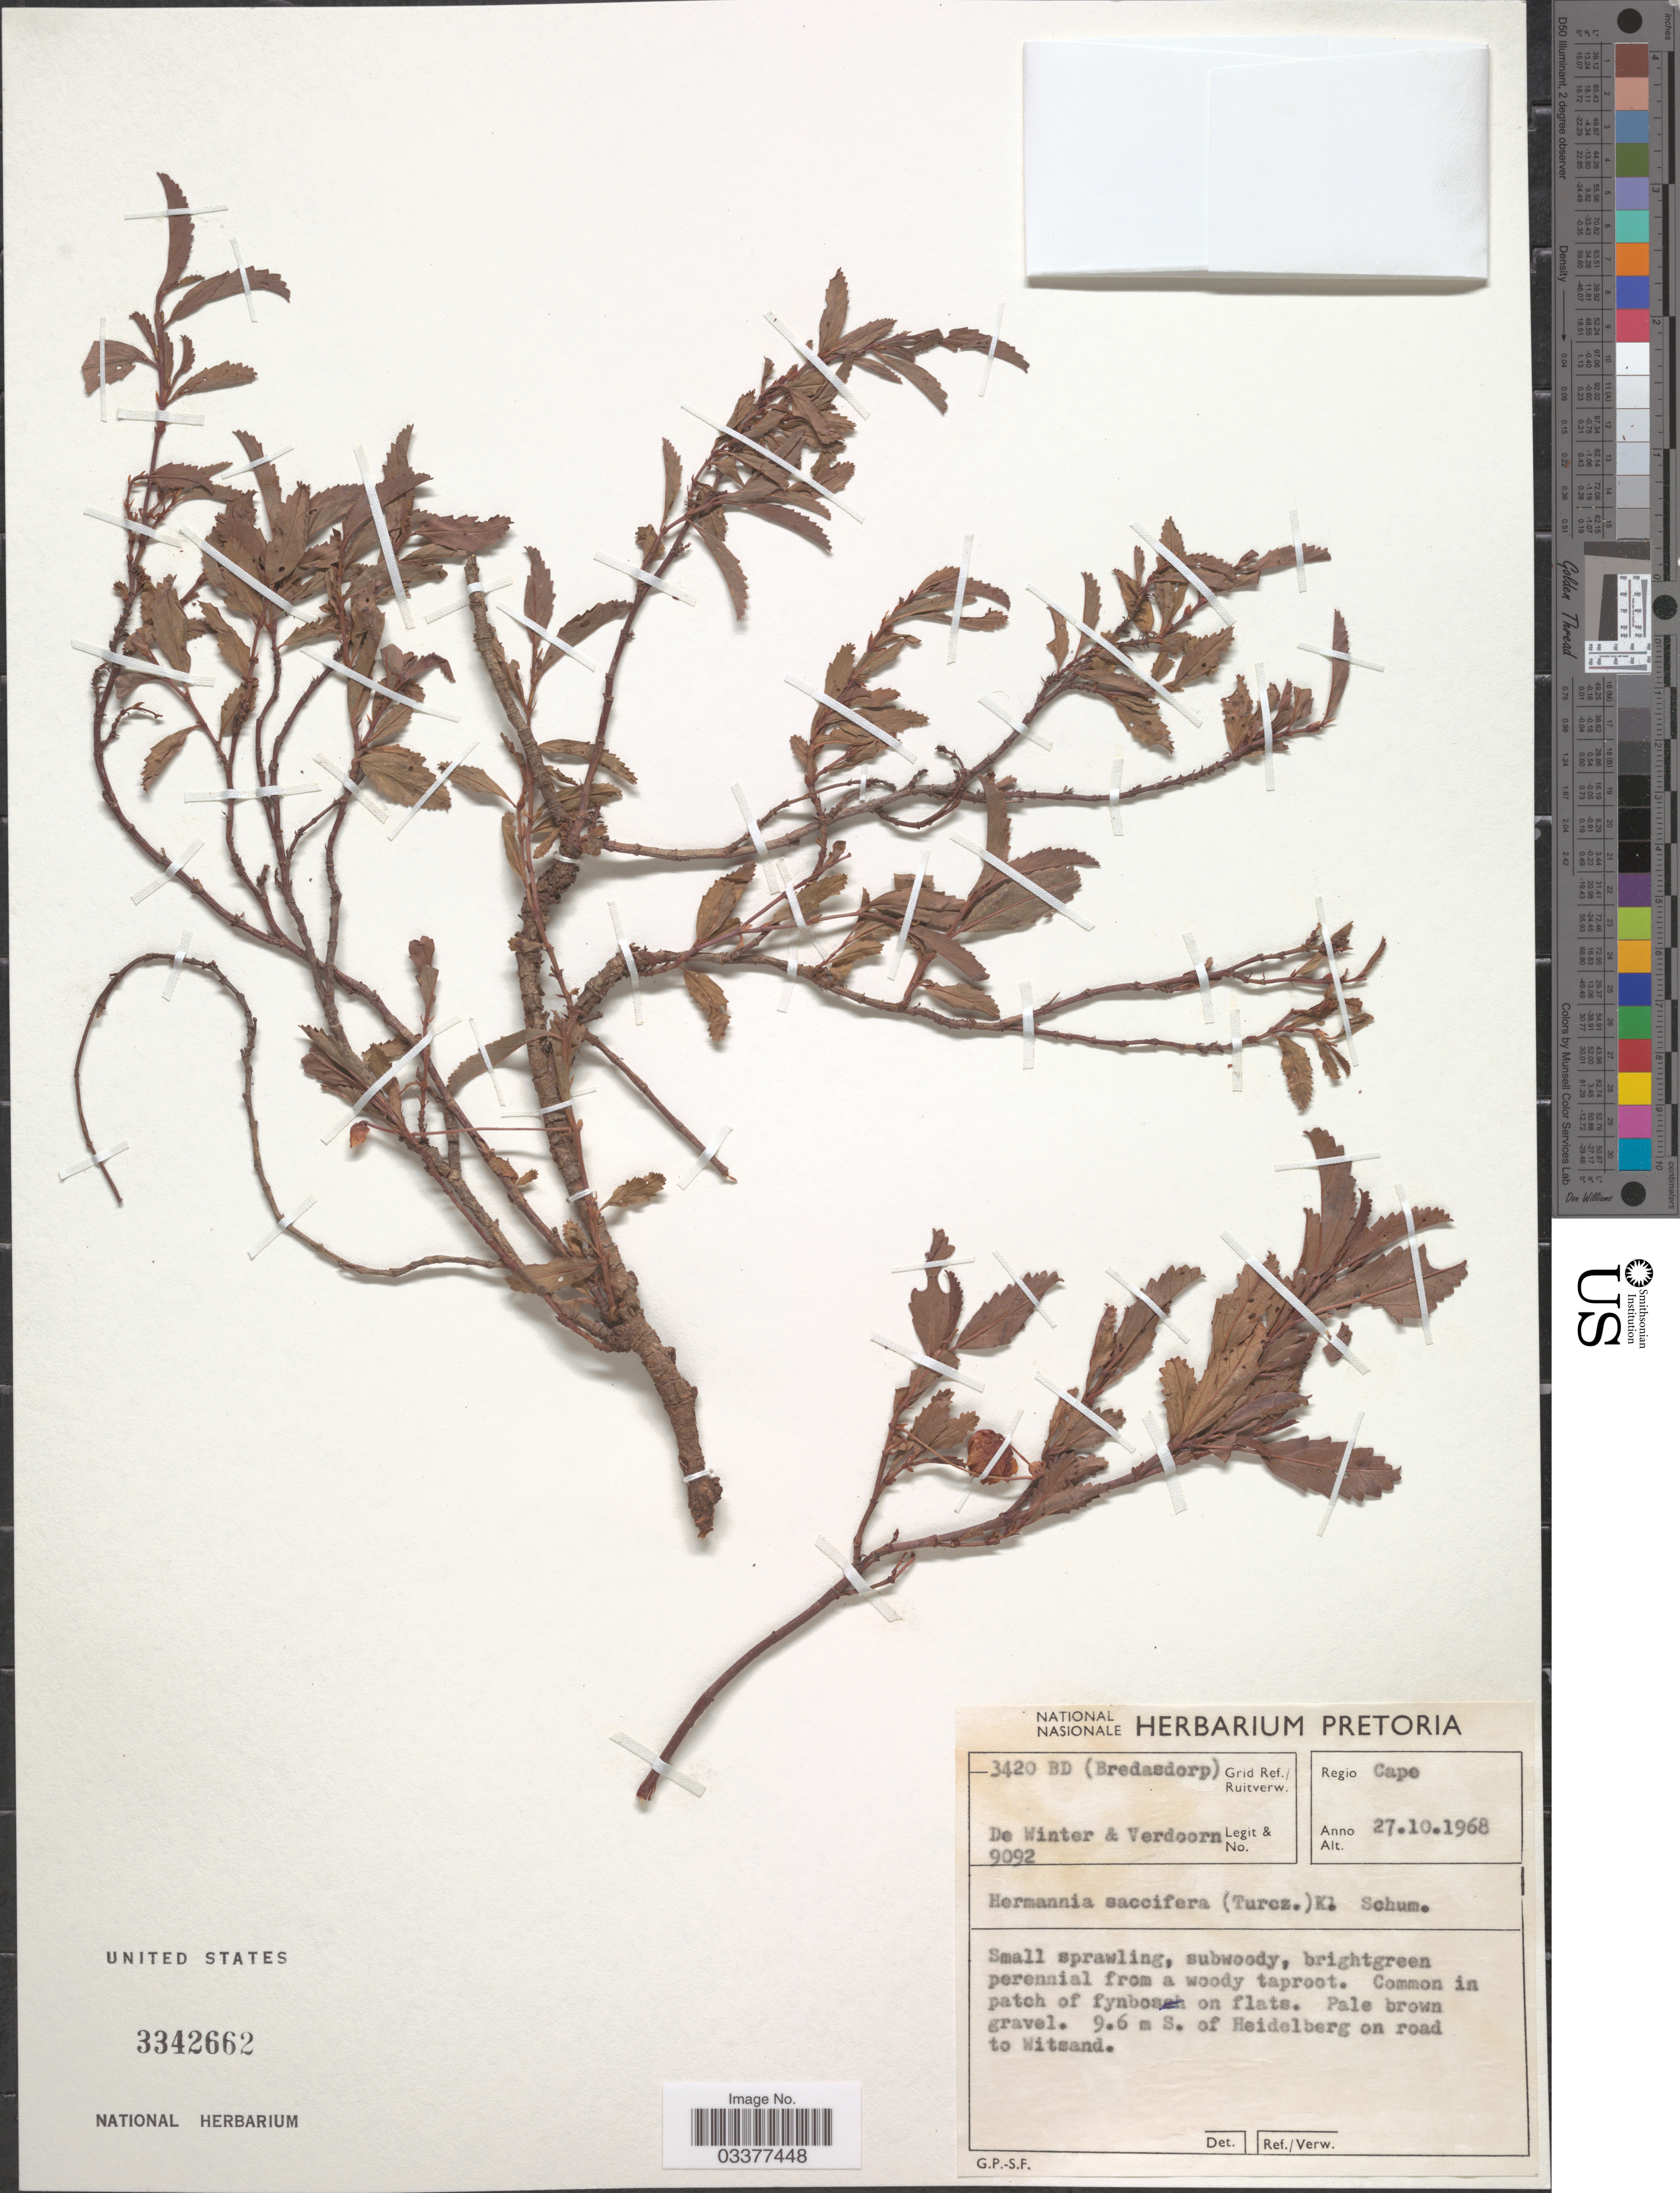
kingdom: Plantae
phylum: Tracheophyta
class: Magnoliopsida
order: Malvales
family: Malvaceae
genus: Hermannia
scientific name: Hermannia saccifera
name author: K. Schum.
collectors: -- de Winter & -. Verdoorn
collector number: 9092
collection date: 1968-10-27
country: South Africa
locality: Grid Ref./ Ruitverw. 3420 BD (Bredasdorp). Regio Cape. 9.6 m S. of Heidelberg on road to Witsand.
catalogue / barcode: US 3342662